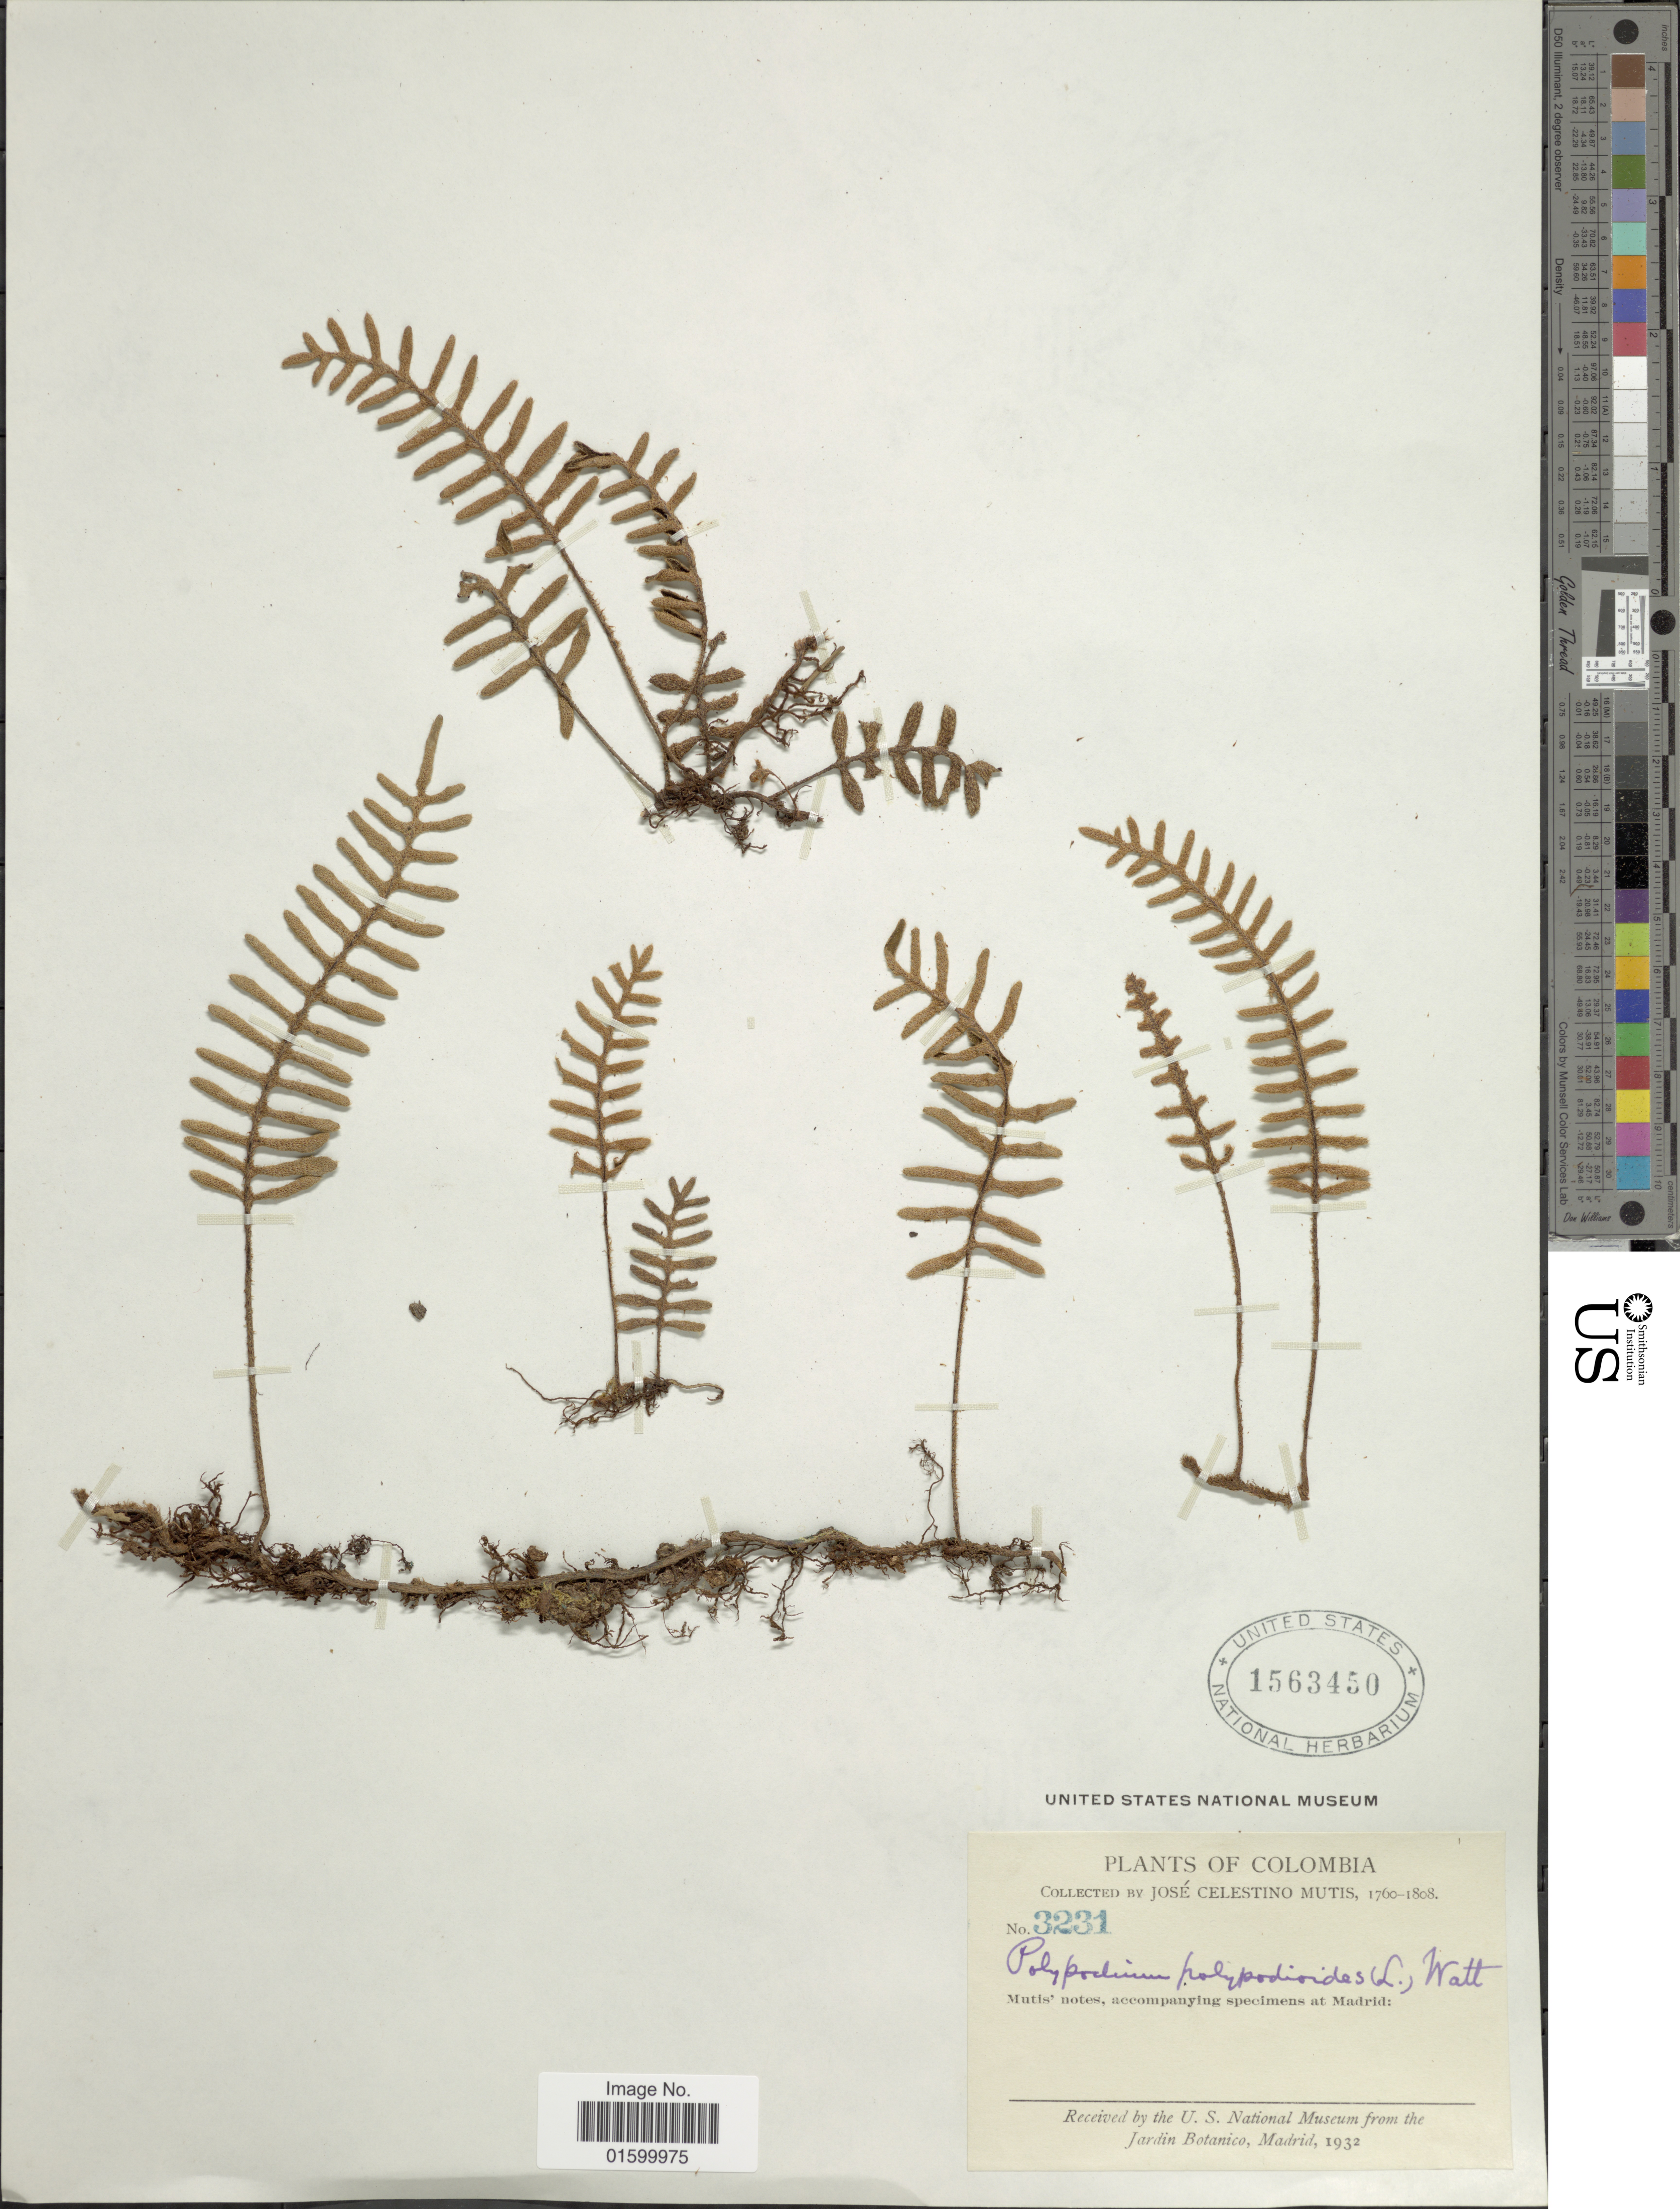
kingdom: Plantae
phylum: Tracheophyta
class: Polypodiopsida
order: Polypodiales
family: Polypodiaceae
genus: Pleopeltis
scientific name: Pleopeltis polypodioides var. burchellii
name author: (Baker) A.R. Sm.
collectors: J. C. B. Mutis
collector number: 3231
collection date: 1760/1808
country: Colombia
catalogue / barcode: US 1563450